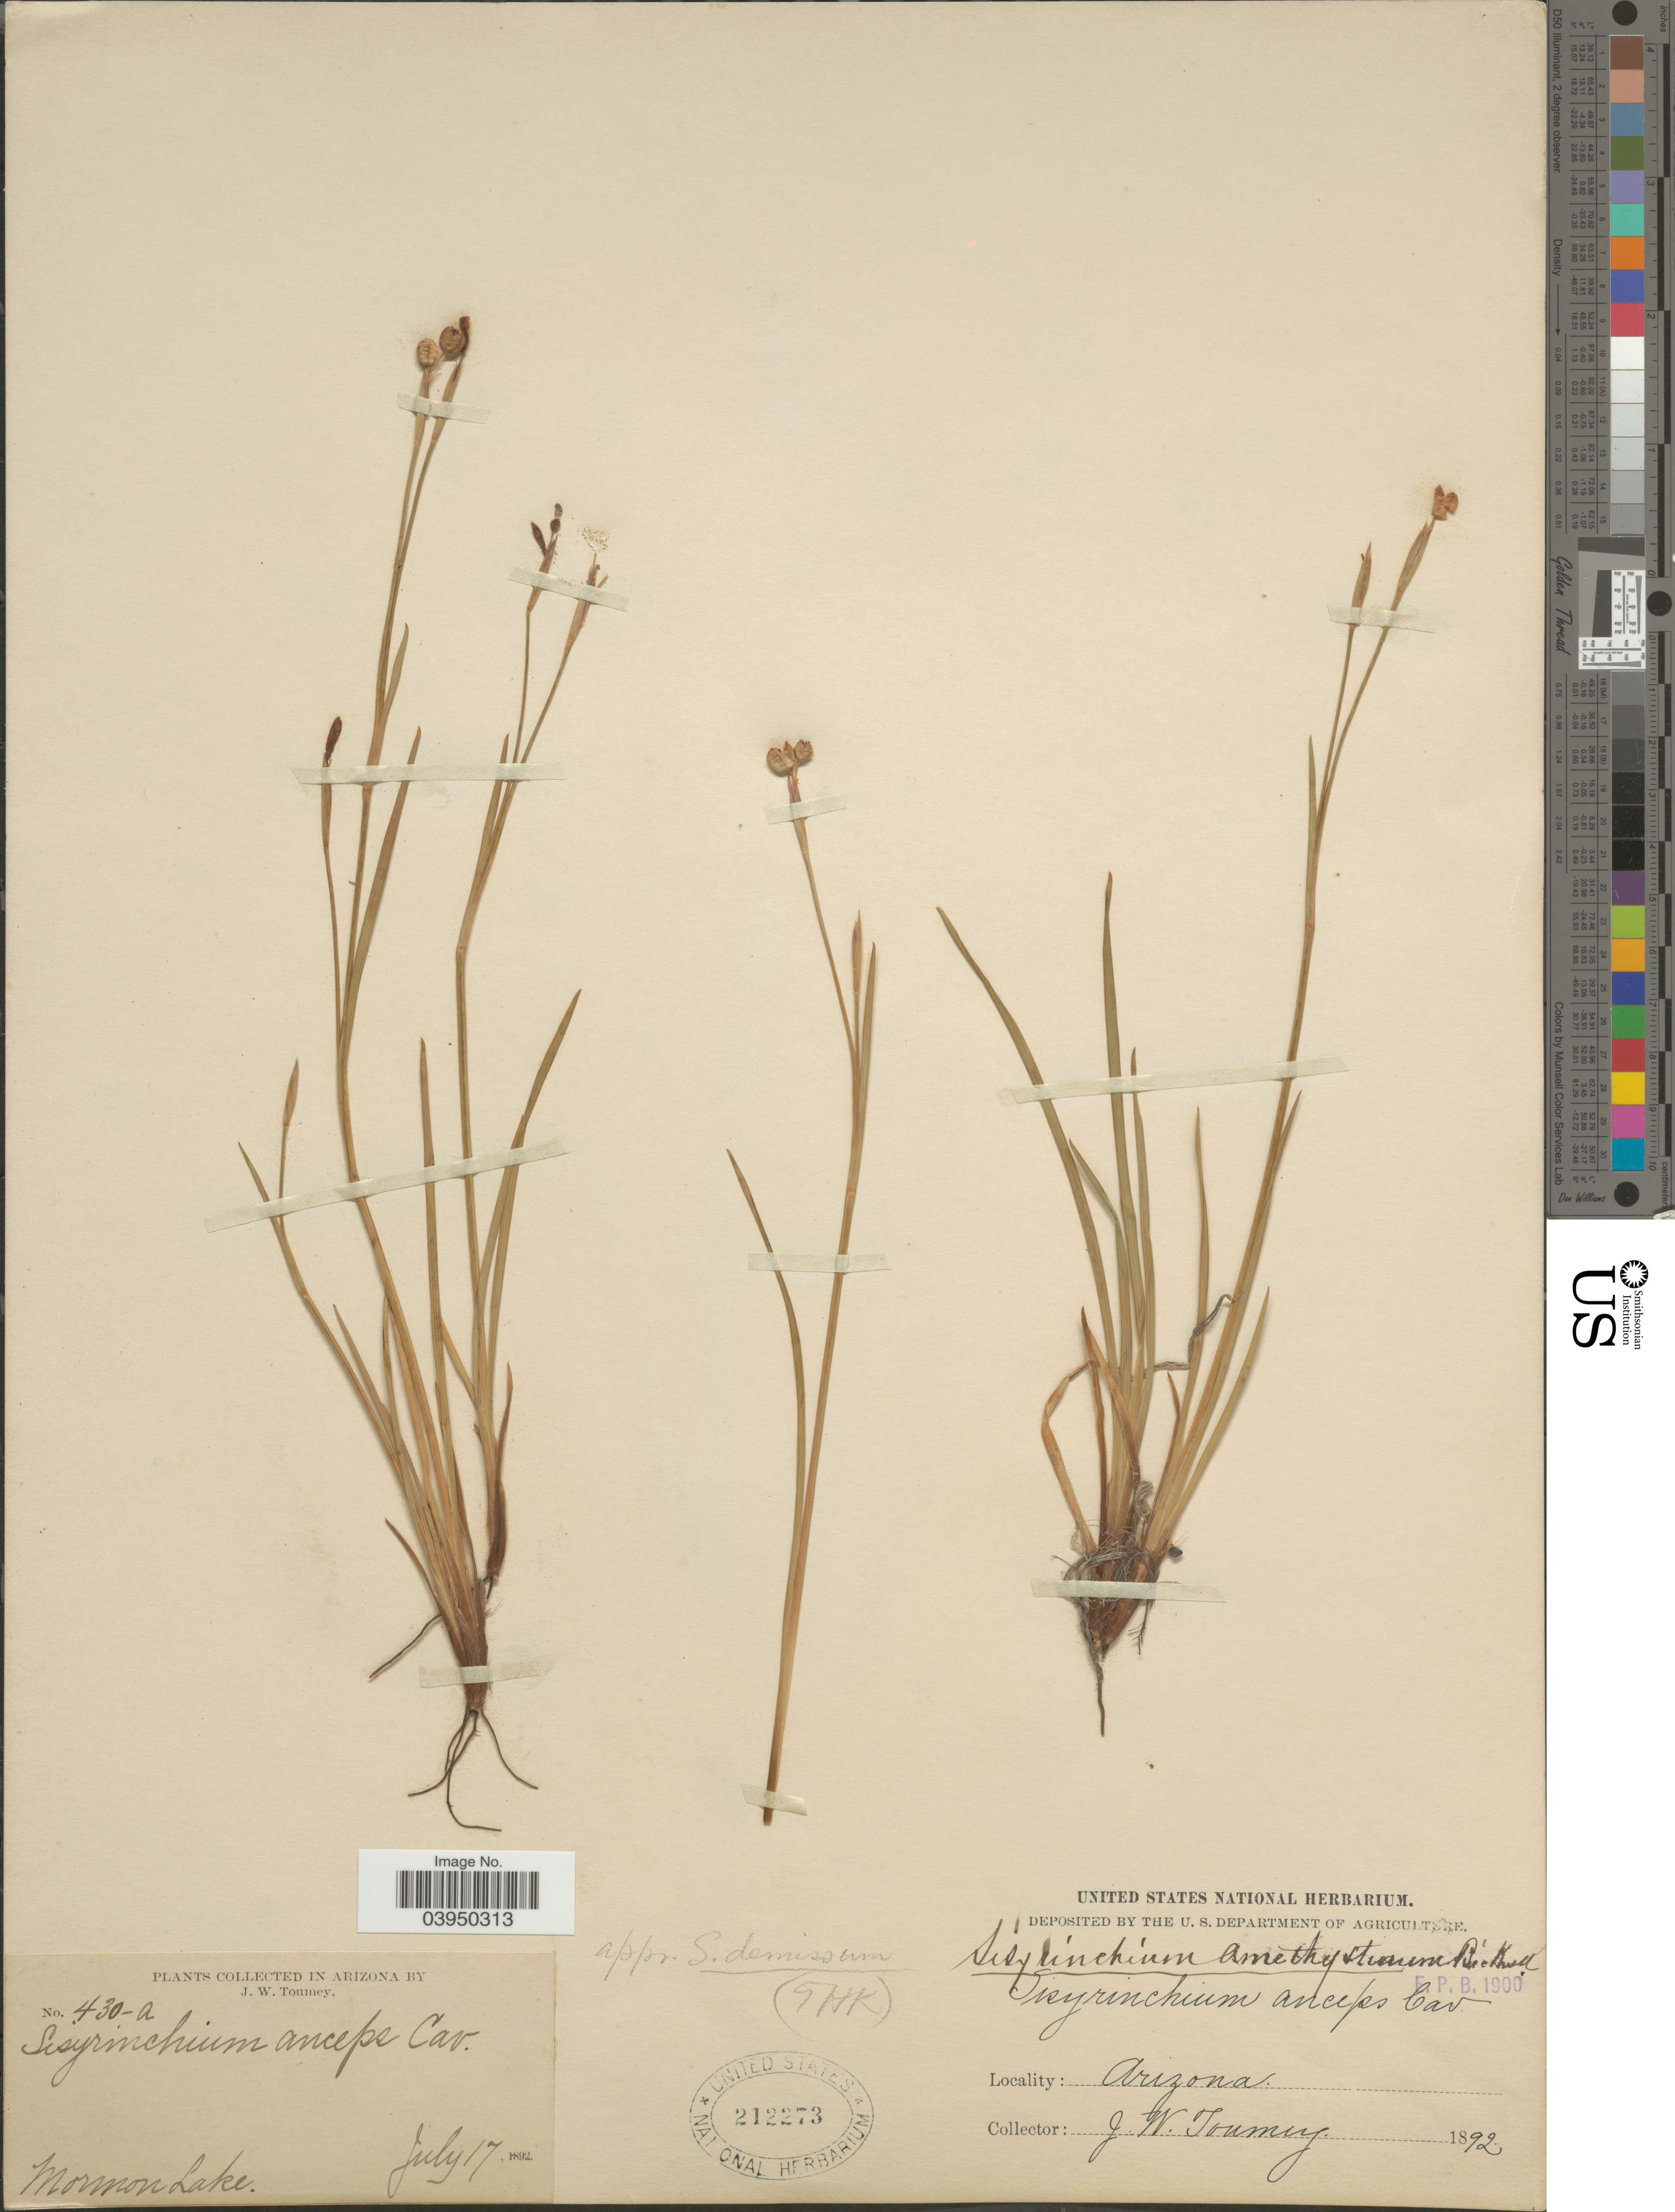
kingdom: Plantae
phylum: Tracheophyta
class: Liliopsida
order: Asparagales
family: Iridaceae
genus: Sisyrinchium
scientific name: Sisyrinchium amethystinum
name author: E.P. Bicknell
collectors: J. W. Toumey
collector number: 430-A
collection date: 1892-07-17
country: United States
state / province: Arizona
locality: Mormon Lake.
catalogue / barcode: US 212273